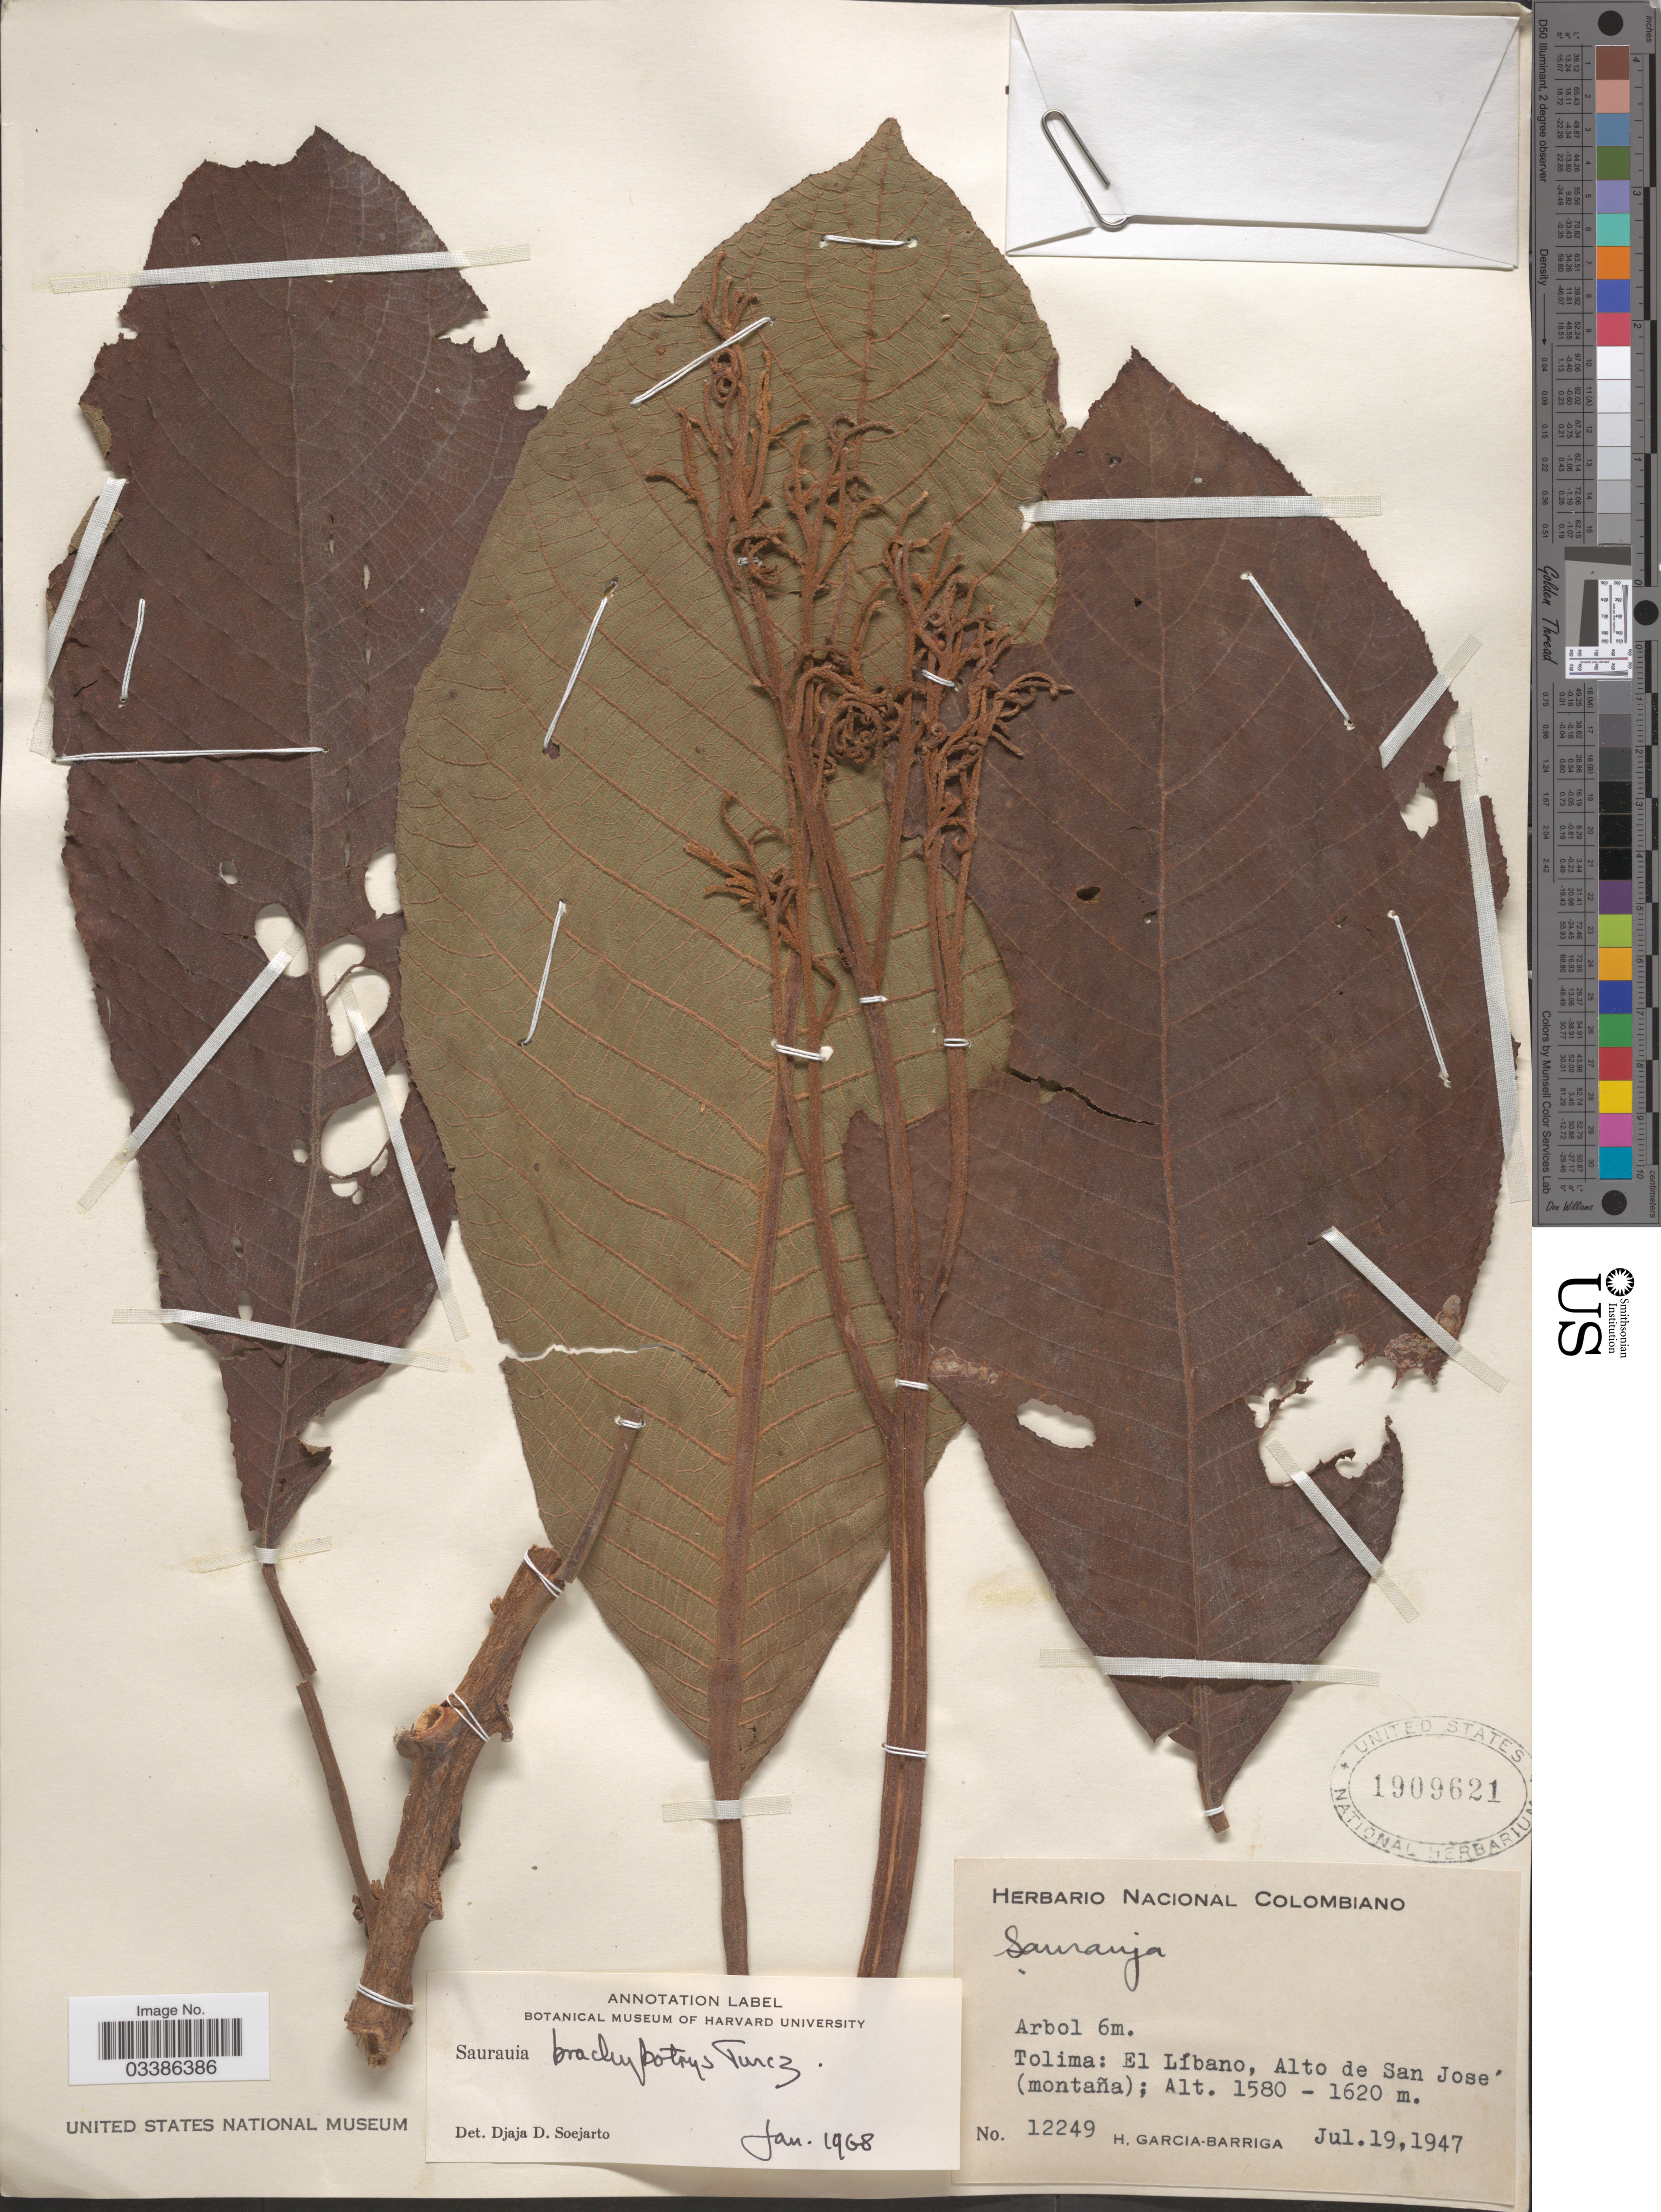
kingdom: Plantae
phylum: Tracheophyta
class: Magnoliopsida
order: Ericales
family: Actinidiaceae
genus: Saurauia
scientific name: Saurauia brachybotrys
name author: Turcz.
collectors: H. García Barriga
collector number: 12249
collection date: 1947-07-19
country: Colombia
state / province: Tolima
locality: El Líbano, Alto de San José (montaña).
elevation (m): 1580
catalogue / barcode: US 1909621